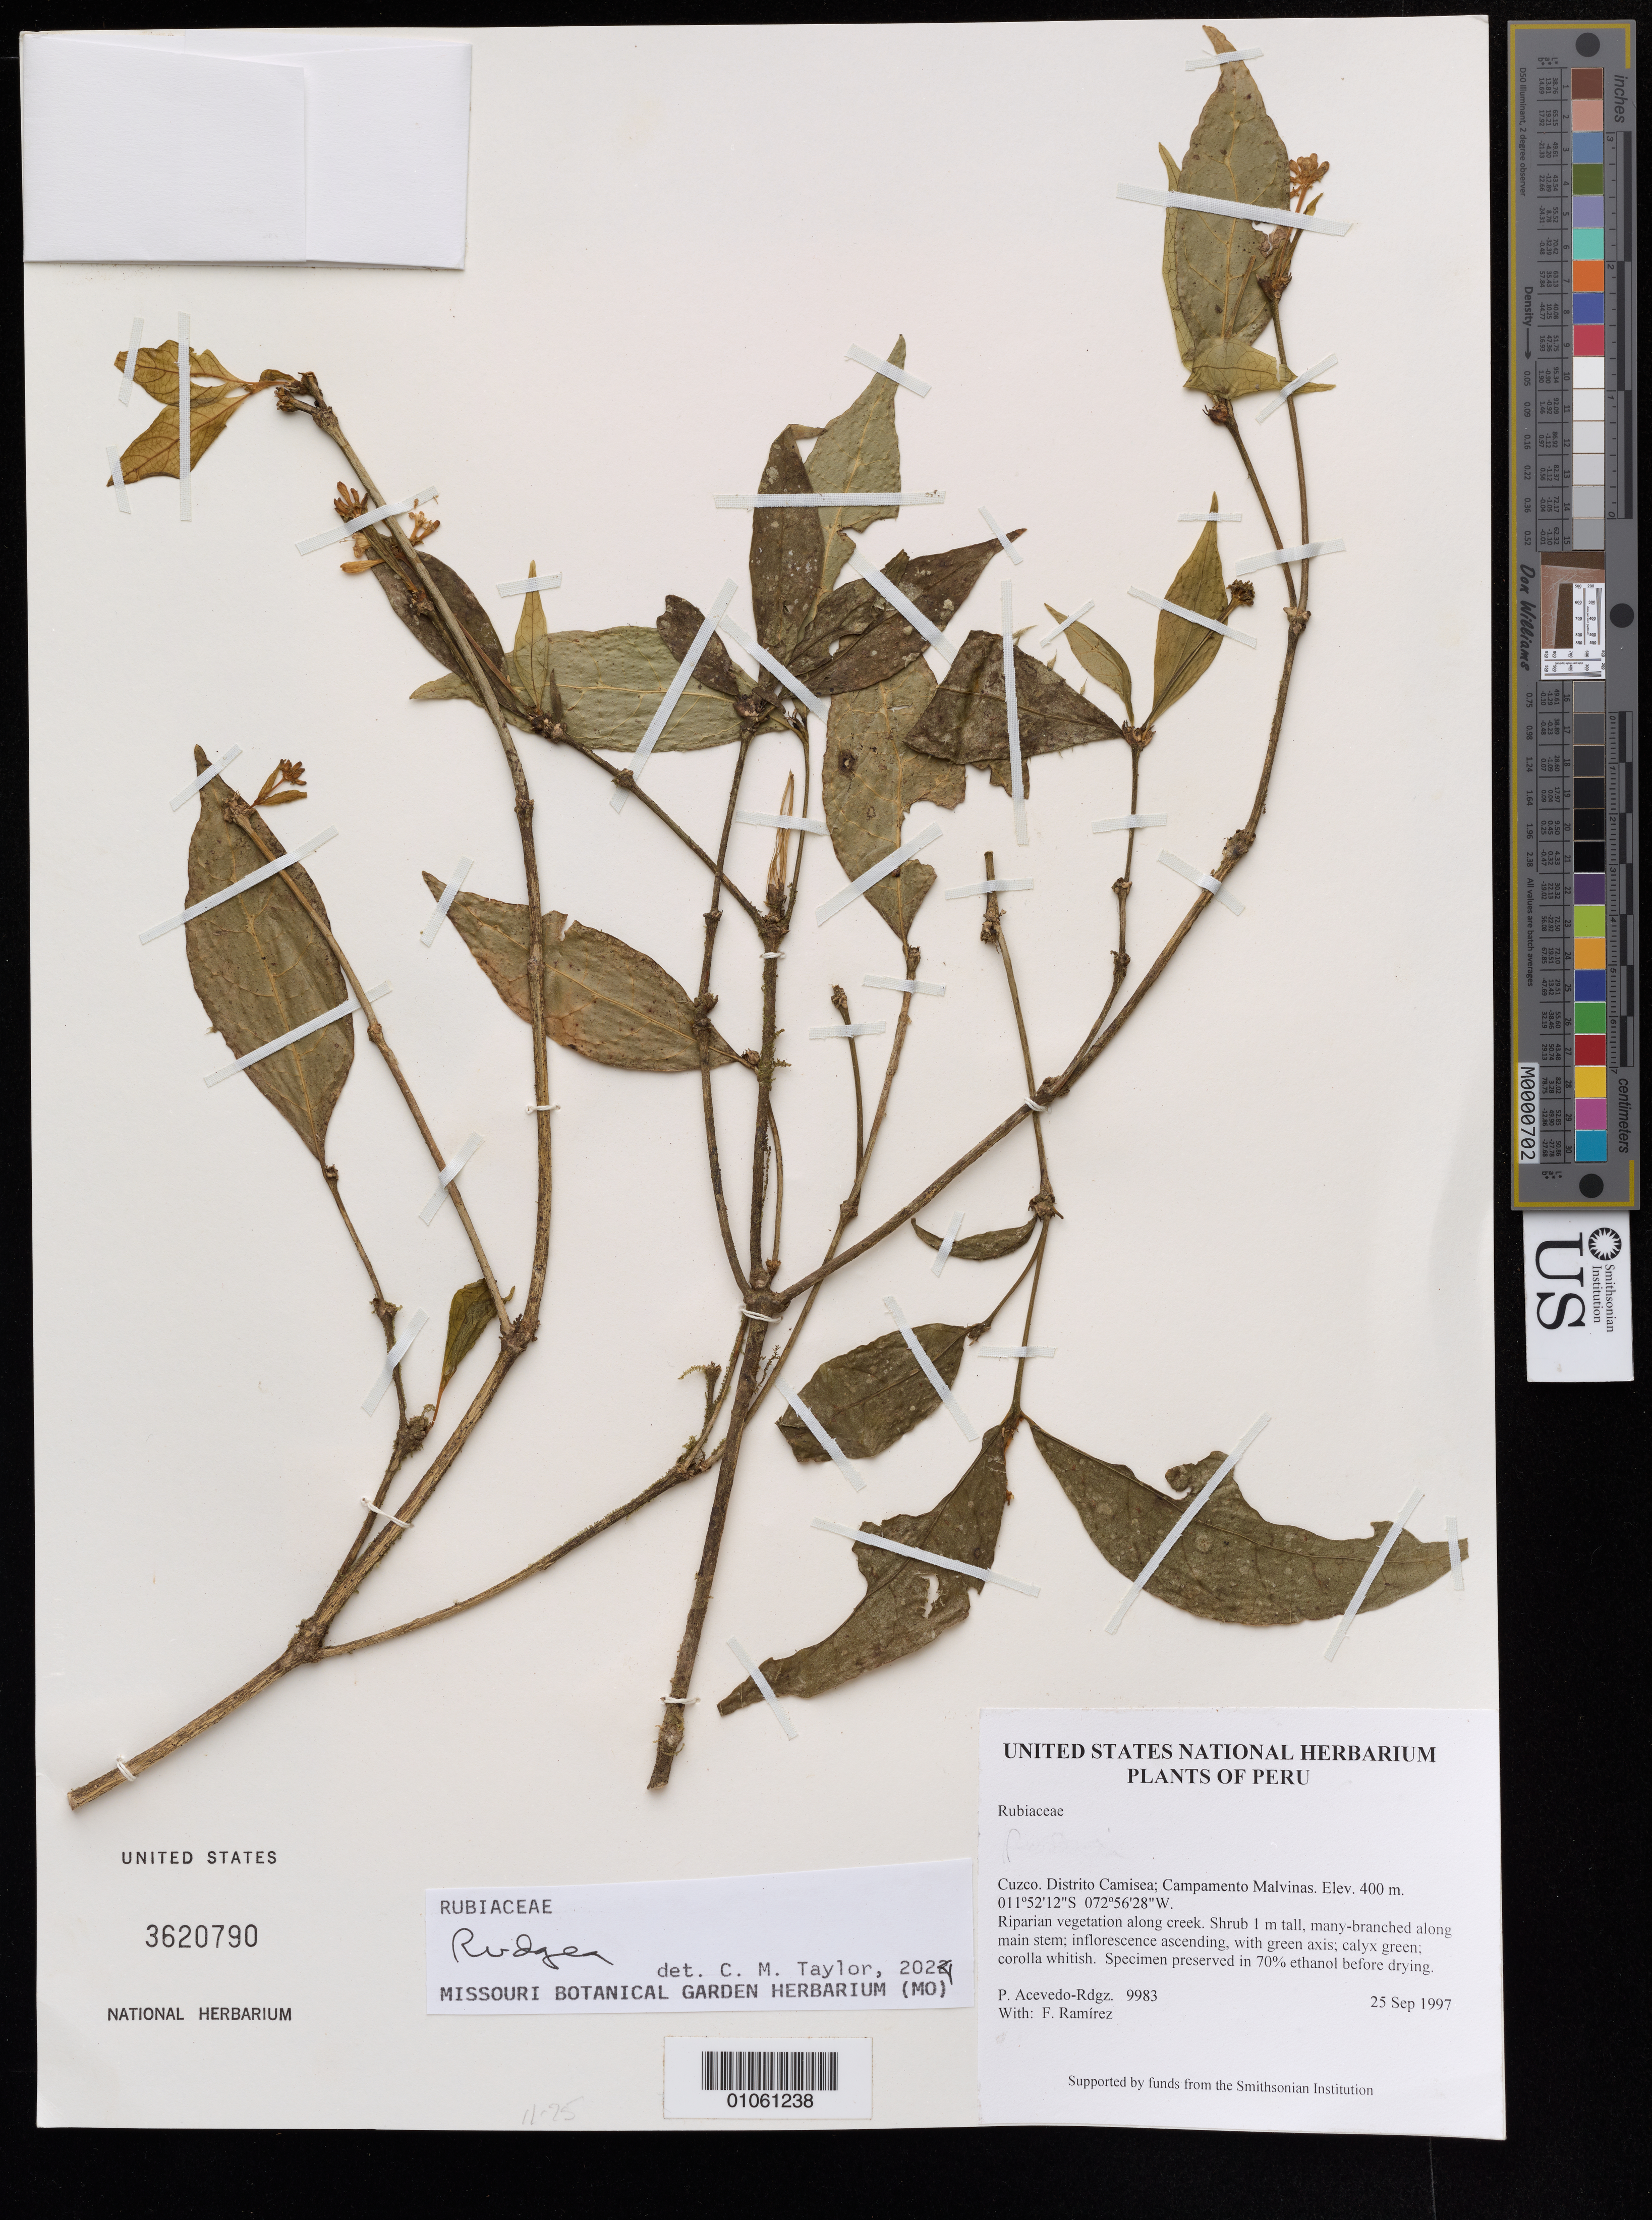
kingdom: Plantae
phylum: Tracheophyta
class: Magnoliopsida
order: Gentianales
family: Rubiaceae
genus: Rudgea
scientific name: Rudgea sp.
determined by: Taylor, C. M.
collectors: P. Acevedo-Rodr. & F. Ramirez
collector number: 9983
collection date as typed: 25 Sep 1997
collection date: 1997-09-25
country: Peru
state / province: Cusco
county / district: Cusco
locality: Distrito Camisea; Campamento Malvinas.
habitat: Riparian vegetation along creek.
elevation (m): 400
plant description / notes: US, MO, K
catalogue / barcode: US 3620790